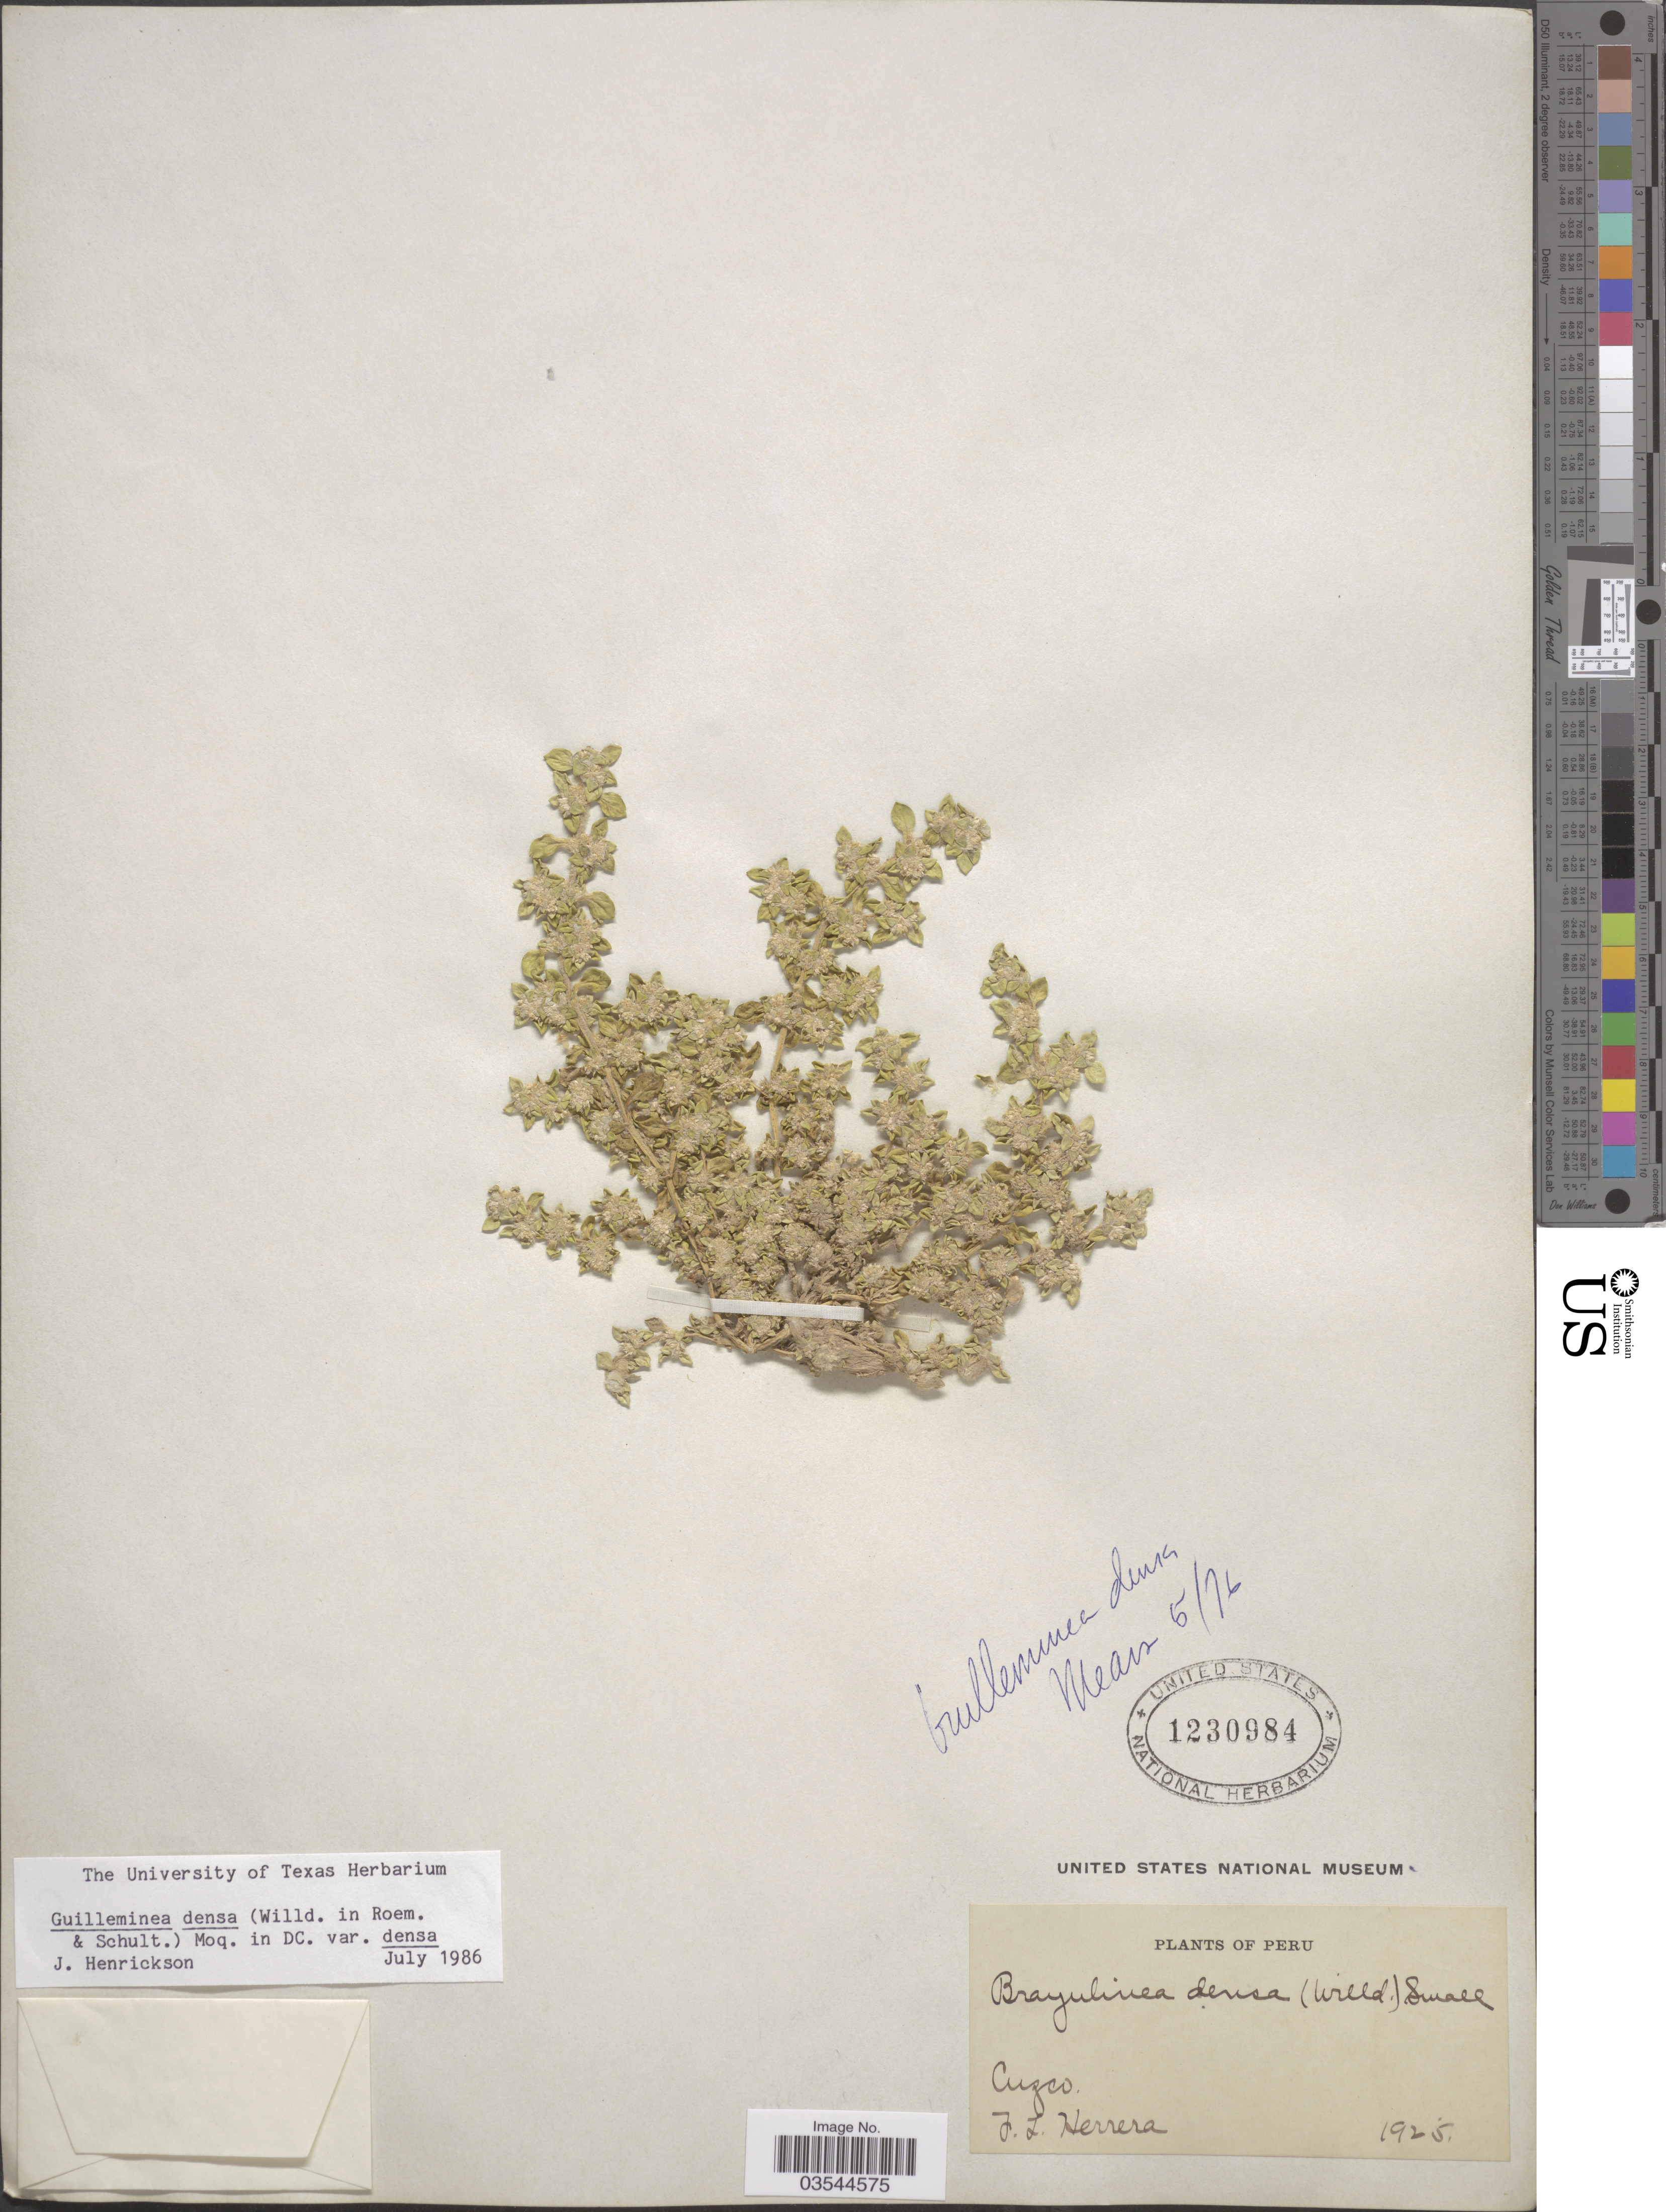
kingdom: Plantae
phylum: Tracheophyta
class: Magnoliopsida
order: Caryophyllales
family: Amaranthaceae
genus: Guilleminea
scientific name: Guilleminea densa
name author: (Humb. & Bonpl. ex Schult.) Moq.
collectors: F. L. Herrera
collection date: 1925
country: Peru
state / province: Cusco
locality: Cuzco.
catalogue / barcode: US 1230984